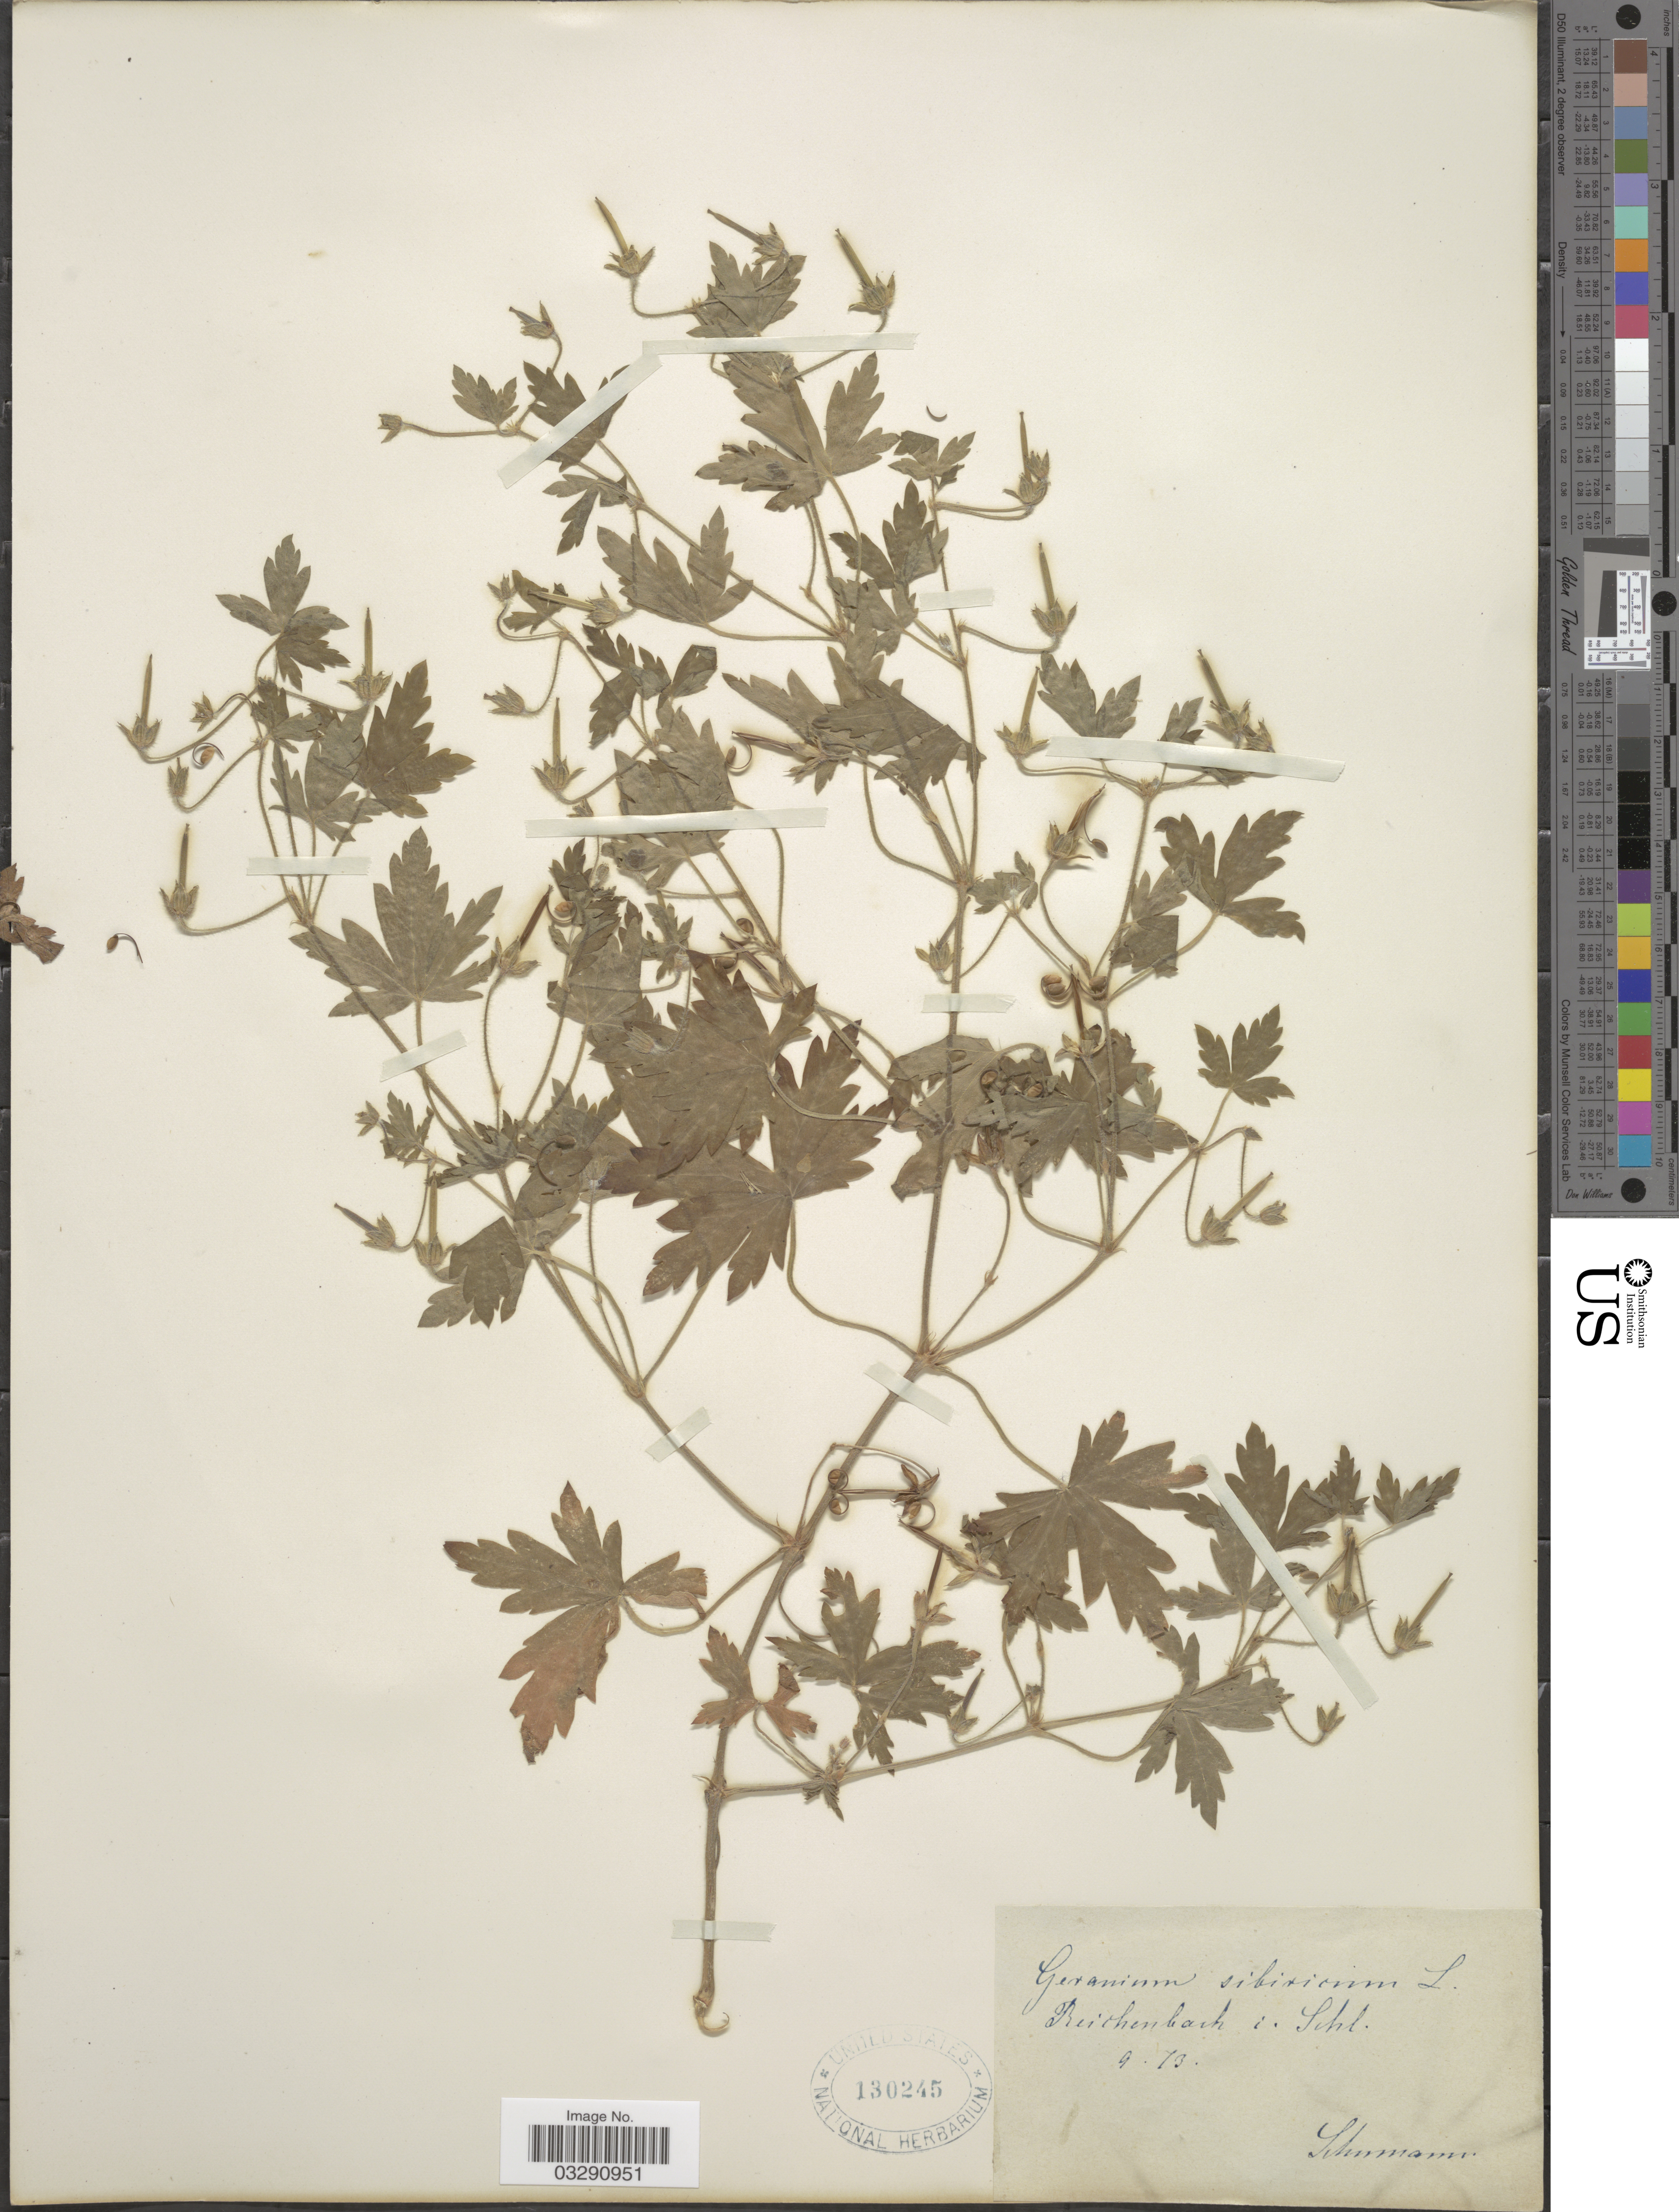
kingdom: Plantae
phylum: Tracheophyta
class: Magnoliopsida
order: Geraniales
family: Geraniaceae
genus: Geranium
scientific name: Geranium sibiricum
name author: L.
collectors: -- Schumann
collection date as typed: Transcribed d/m/y: /9/73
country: Poland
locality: Reichenbach i. Schl.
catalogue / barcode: US 130245